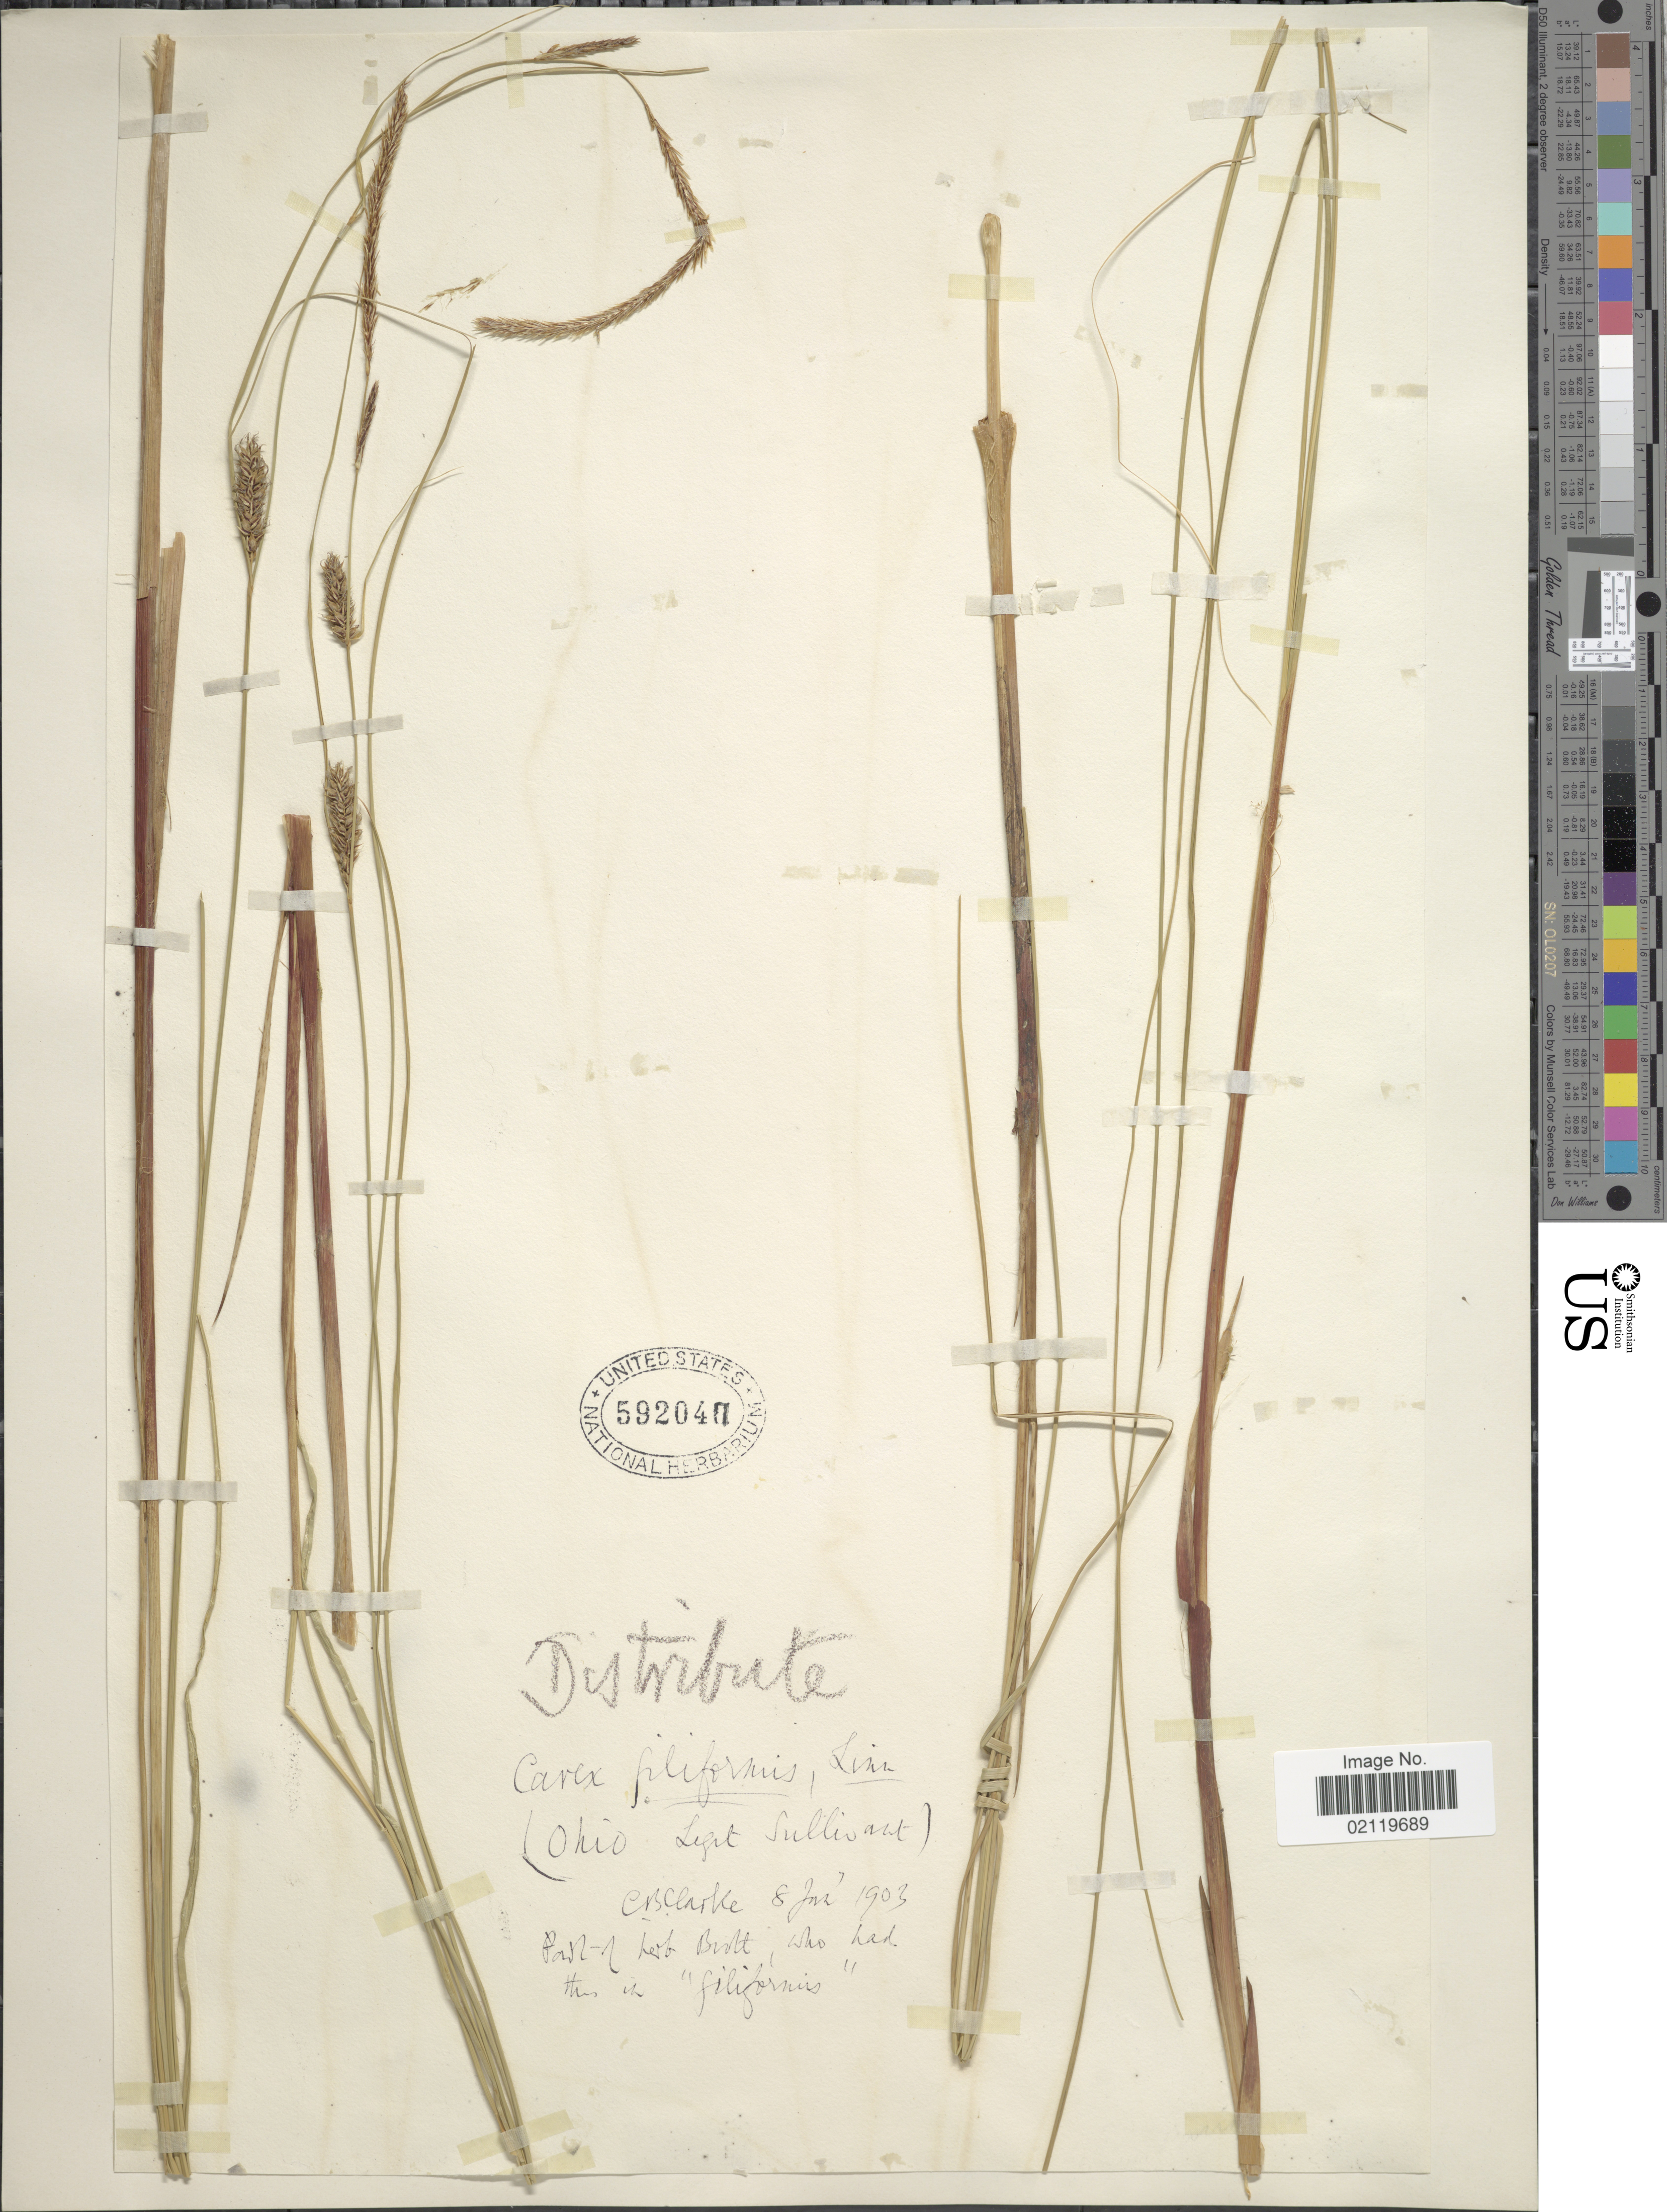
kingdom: Plantae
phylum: Tracheophyta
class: Liliopsida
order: Poales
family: Cyperaceae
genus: Carex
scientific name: Carex lasiocarpa var. americana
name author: Fernald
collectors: Sullivant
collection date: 1903-06-08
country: United States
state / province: Ohio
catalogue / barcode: US 592040